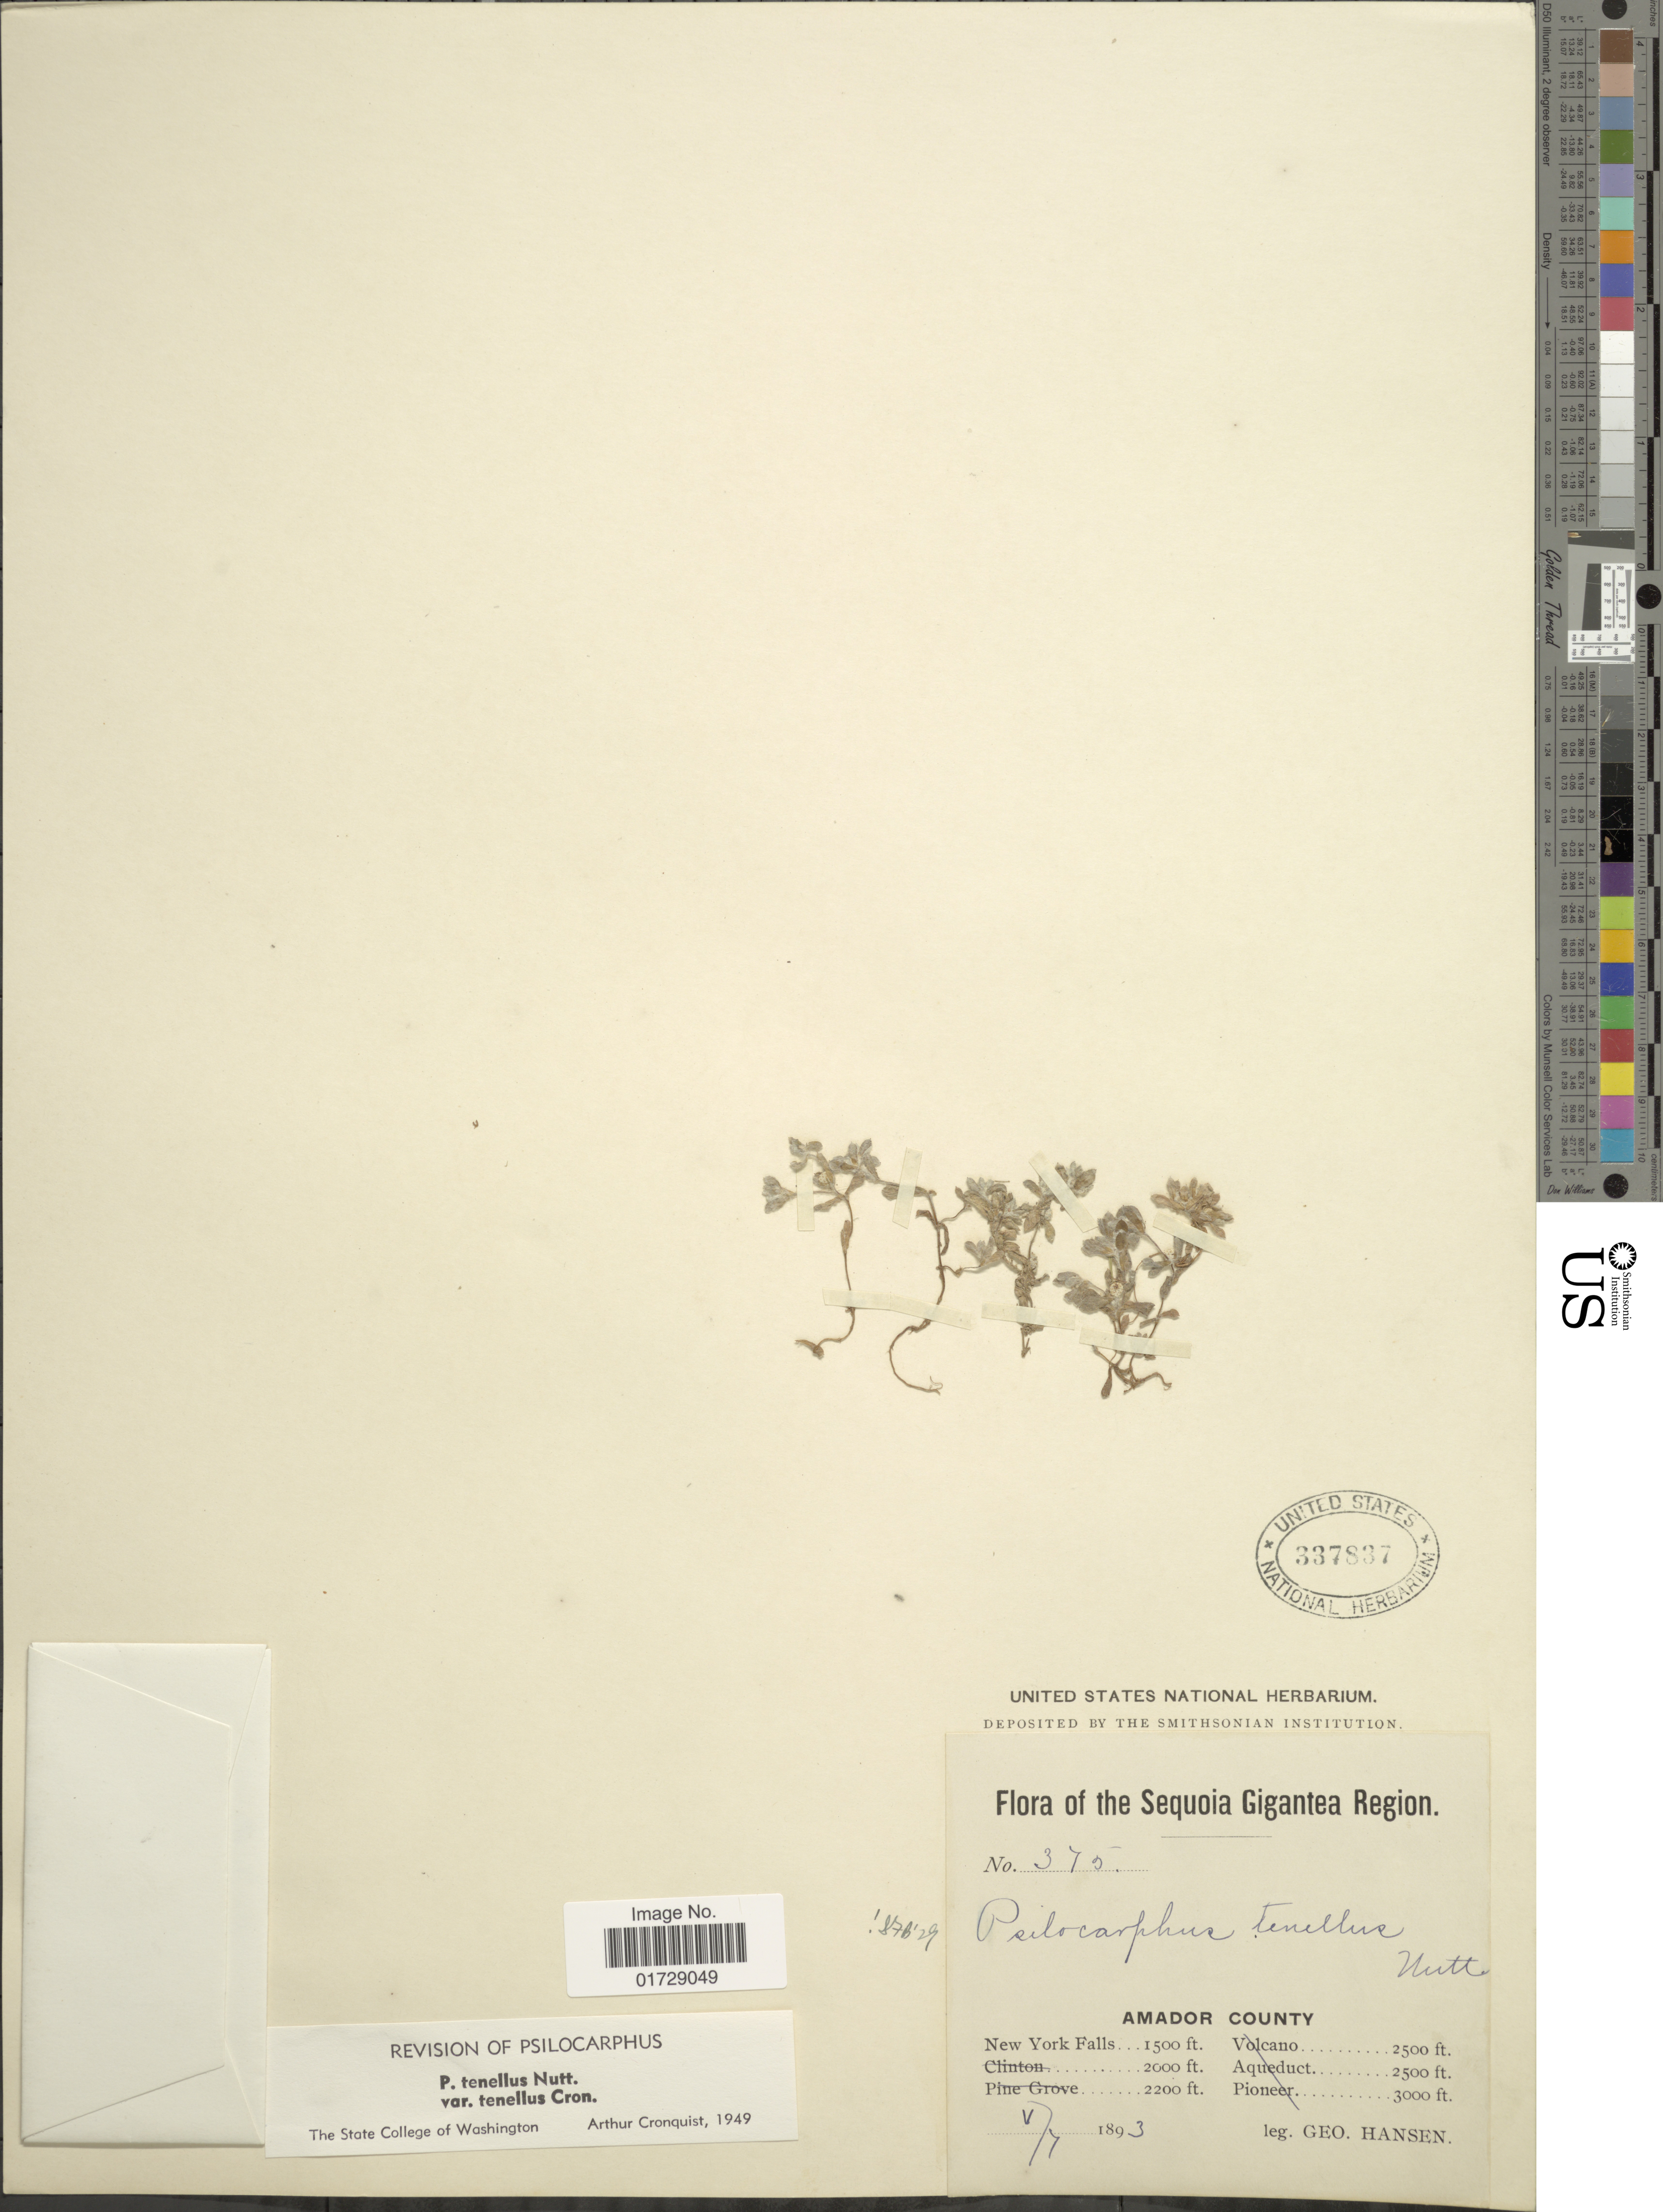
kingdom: Plantae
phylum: Tracheophyta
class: Magnoliopsida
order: Asterales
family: Asteraceae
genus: Psilocarphus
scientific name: Psilocarphus tenellus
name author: Nutt.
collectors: G. Hansen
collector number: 375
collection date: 1893-05-07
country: United States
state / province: California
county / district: Amador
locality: Sequoia Gigantea Region, Amador County, New York Falls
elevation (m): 457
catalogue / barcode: US 337837